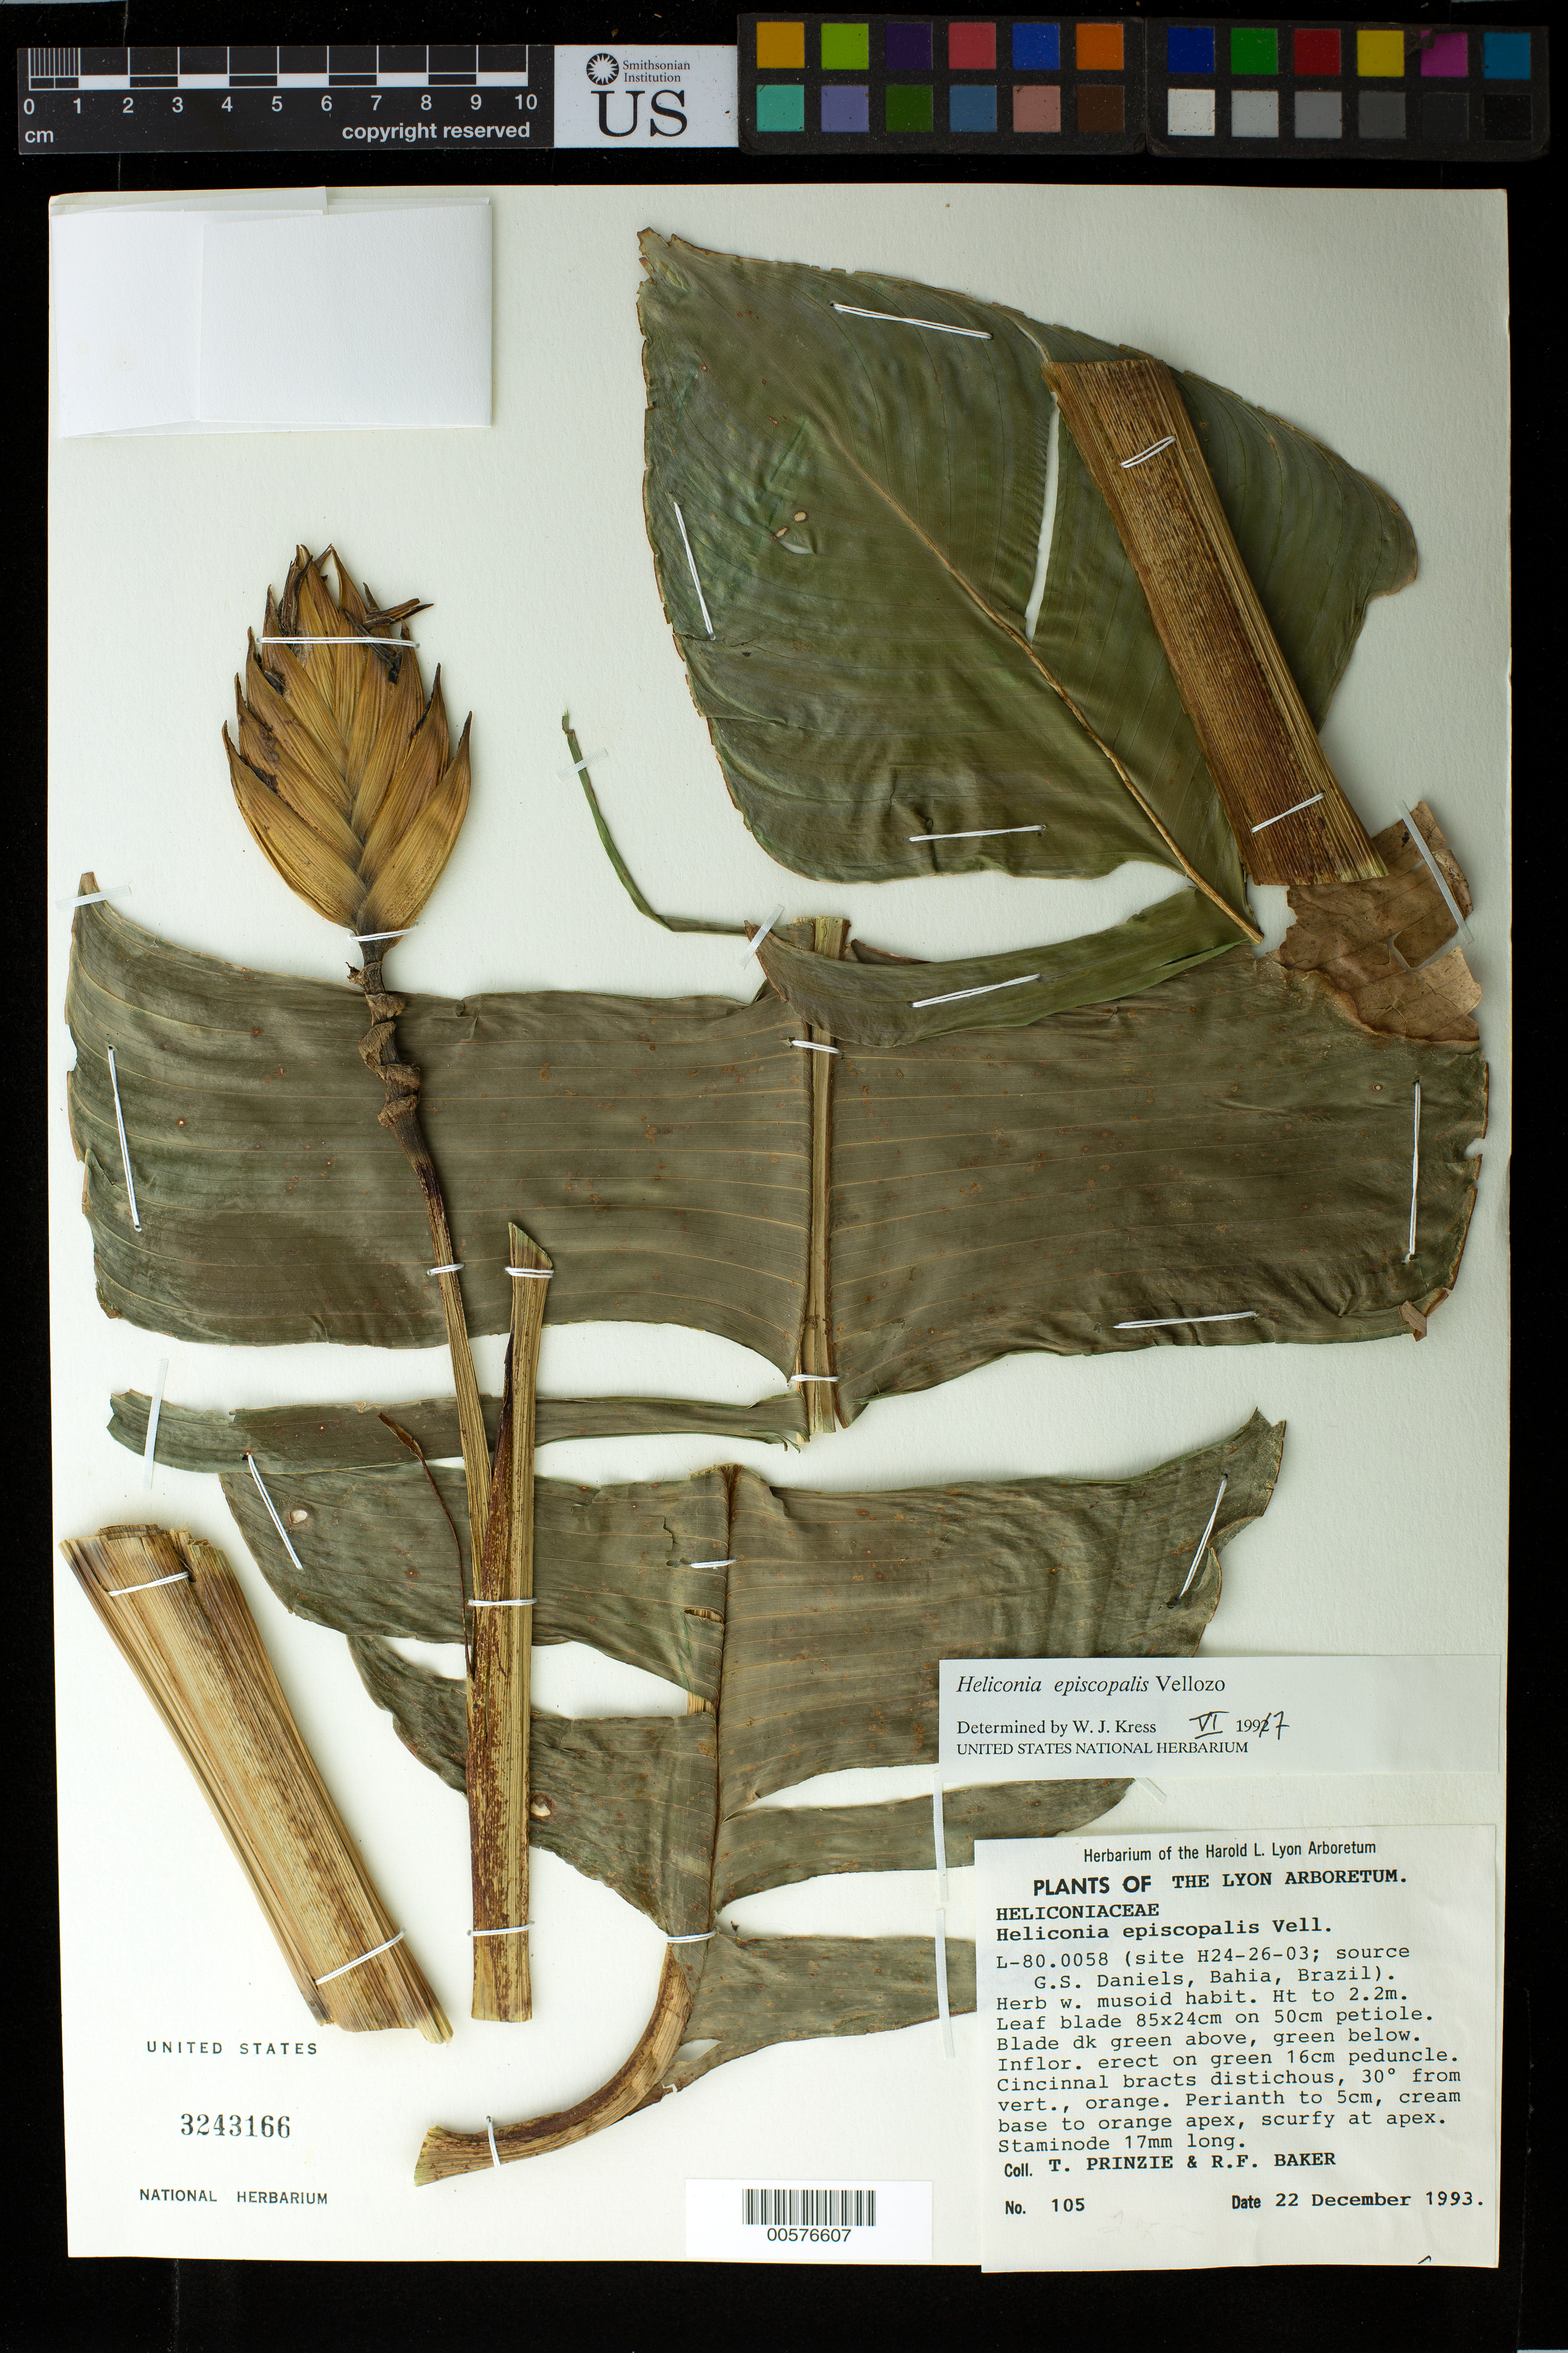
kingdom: Plantae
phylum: Tracheophyta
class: Liliopsida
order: Zingiberales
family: Heliconiaceae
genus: Heliconia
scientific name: Heliconia episcopalis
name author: Vell.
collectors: T. Prinzie & R. F. Baker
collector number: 105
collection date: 1993-12-22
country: United States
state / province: Hawaii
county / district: Honolulu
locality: Lyon Arboretum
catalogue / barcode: US 3243166